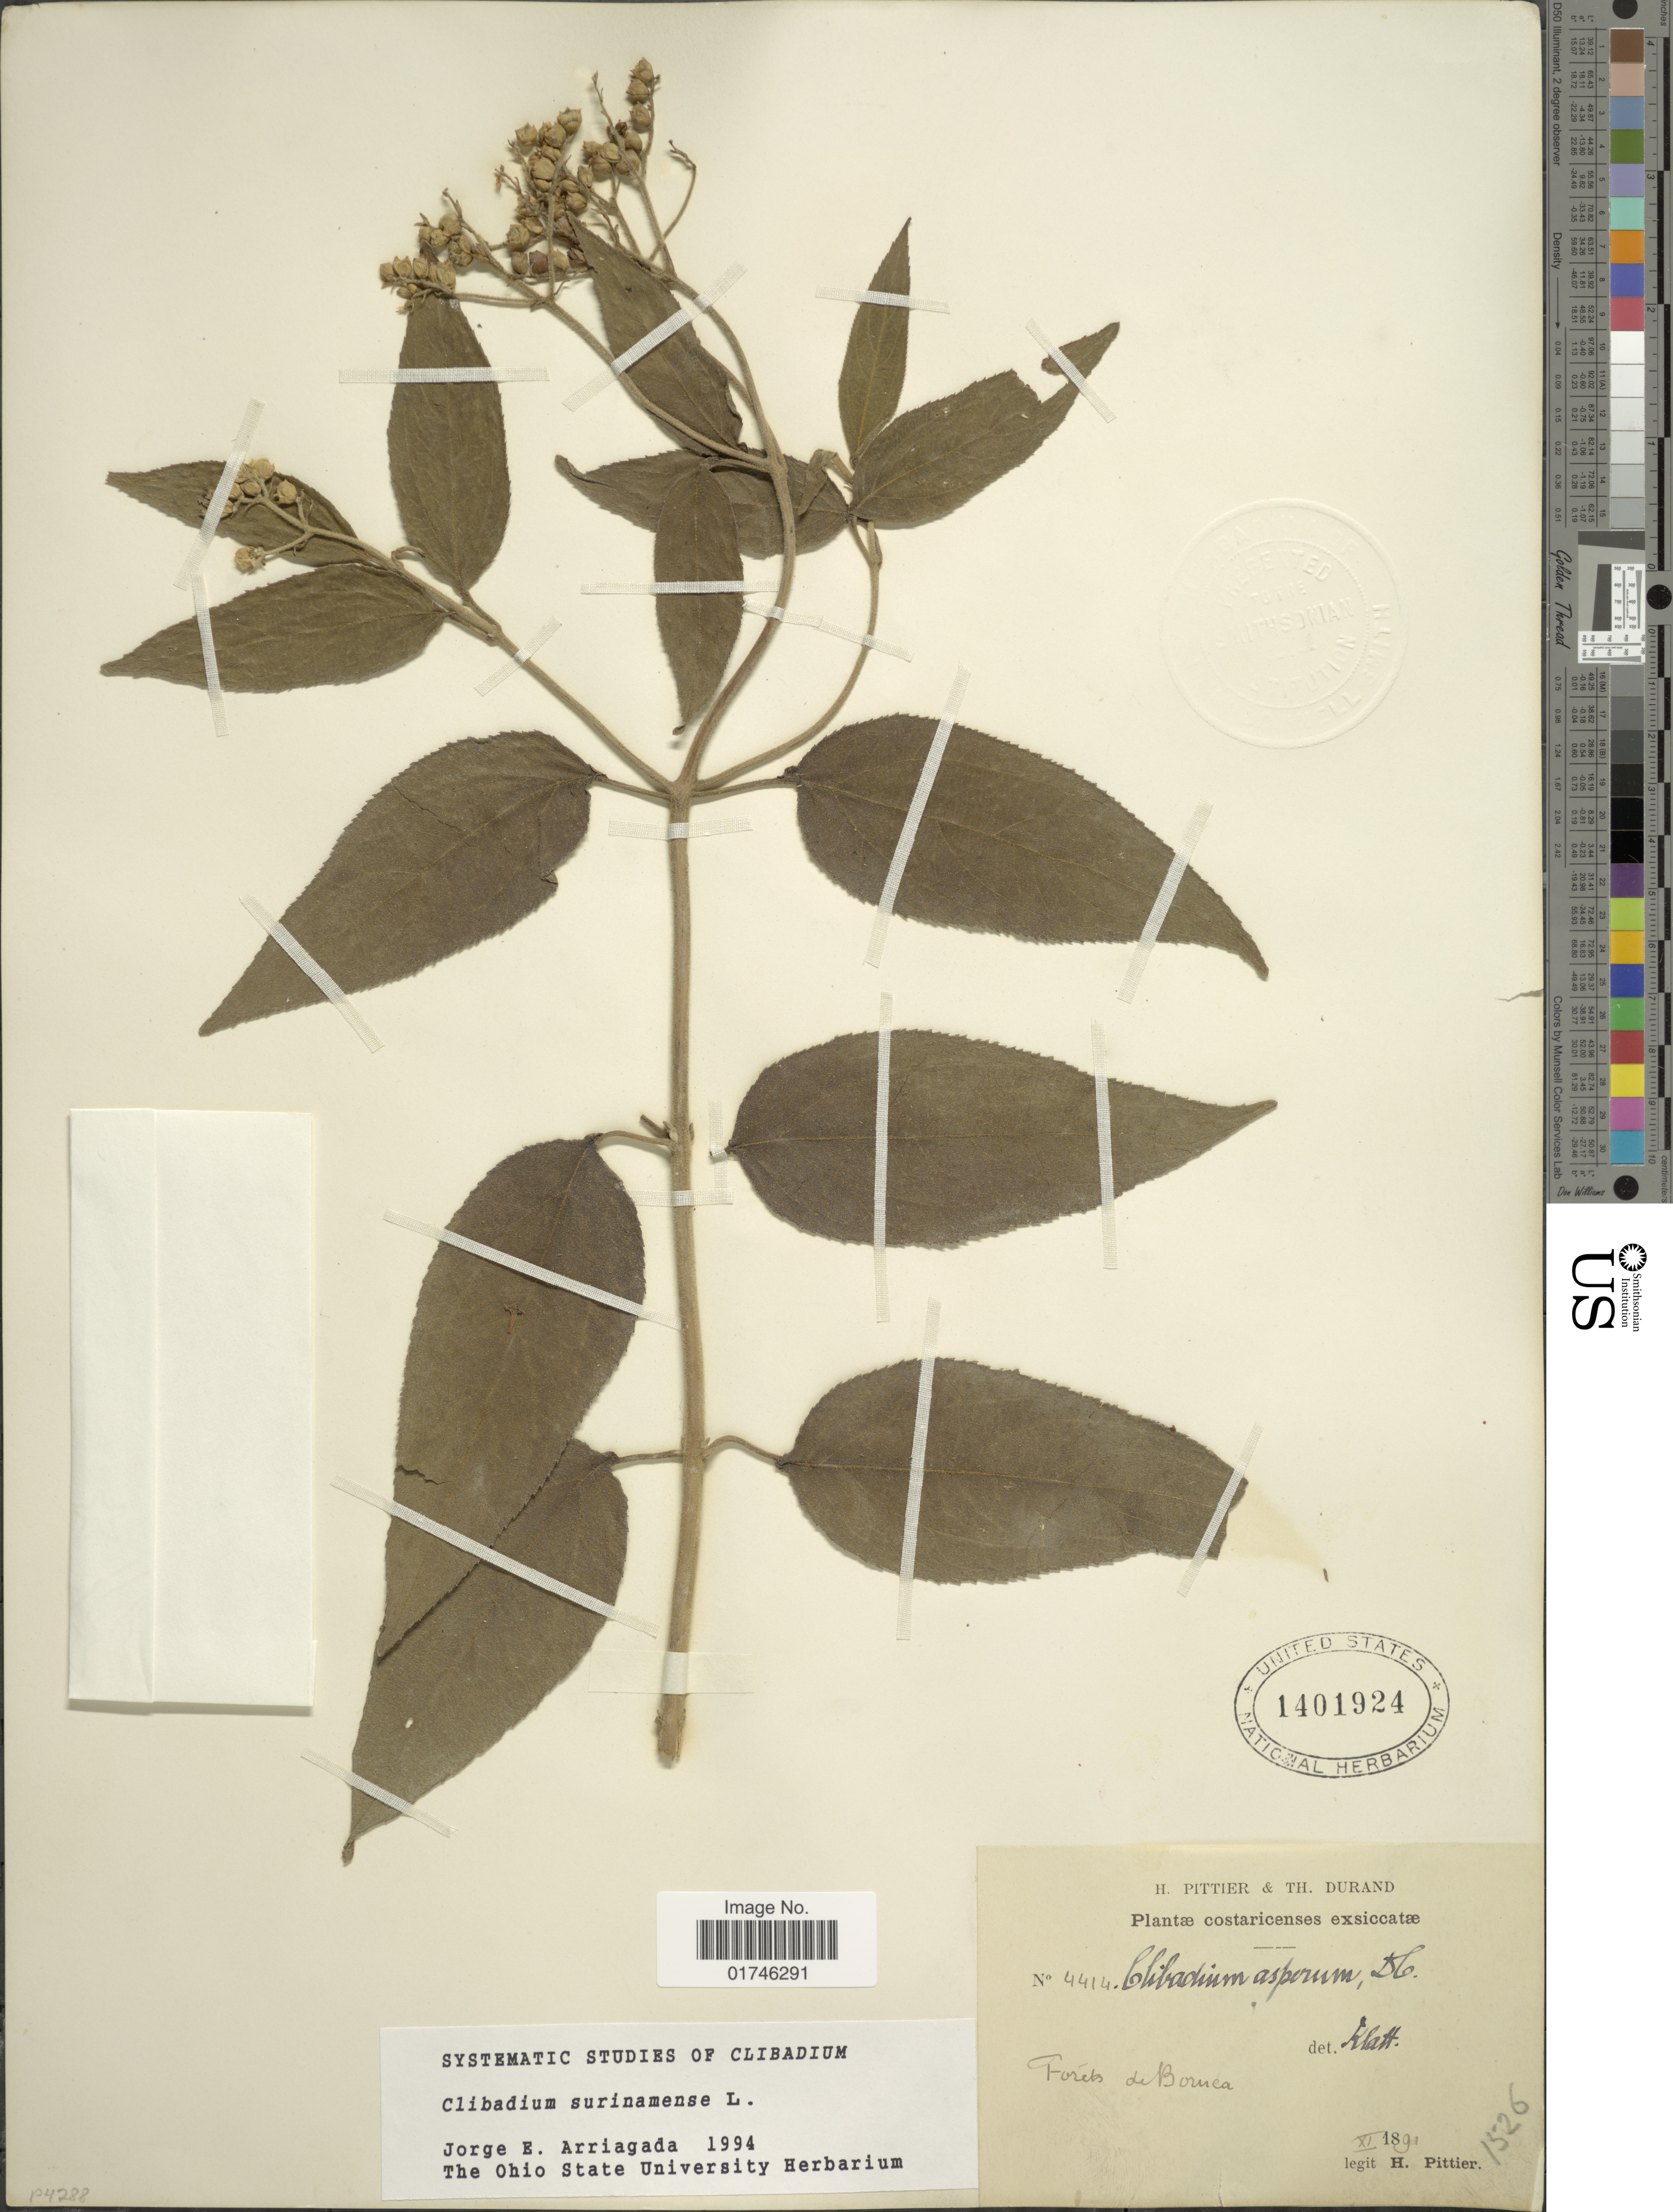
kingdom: Plantae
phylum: Tracheophyta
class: Magnoliopsida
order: Asterales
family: Asteraceae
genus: Clibadium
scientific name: Clibadium surinamense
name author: L.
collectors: H. F. Pittier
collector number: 4414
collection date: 1891-11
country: Costa Rica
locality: Forets de Borunca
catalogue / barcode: US 1401924